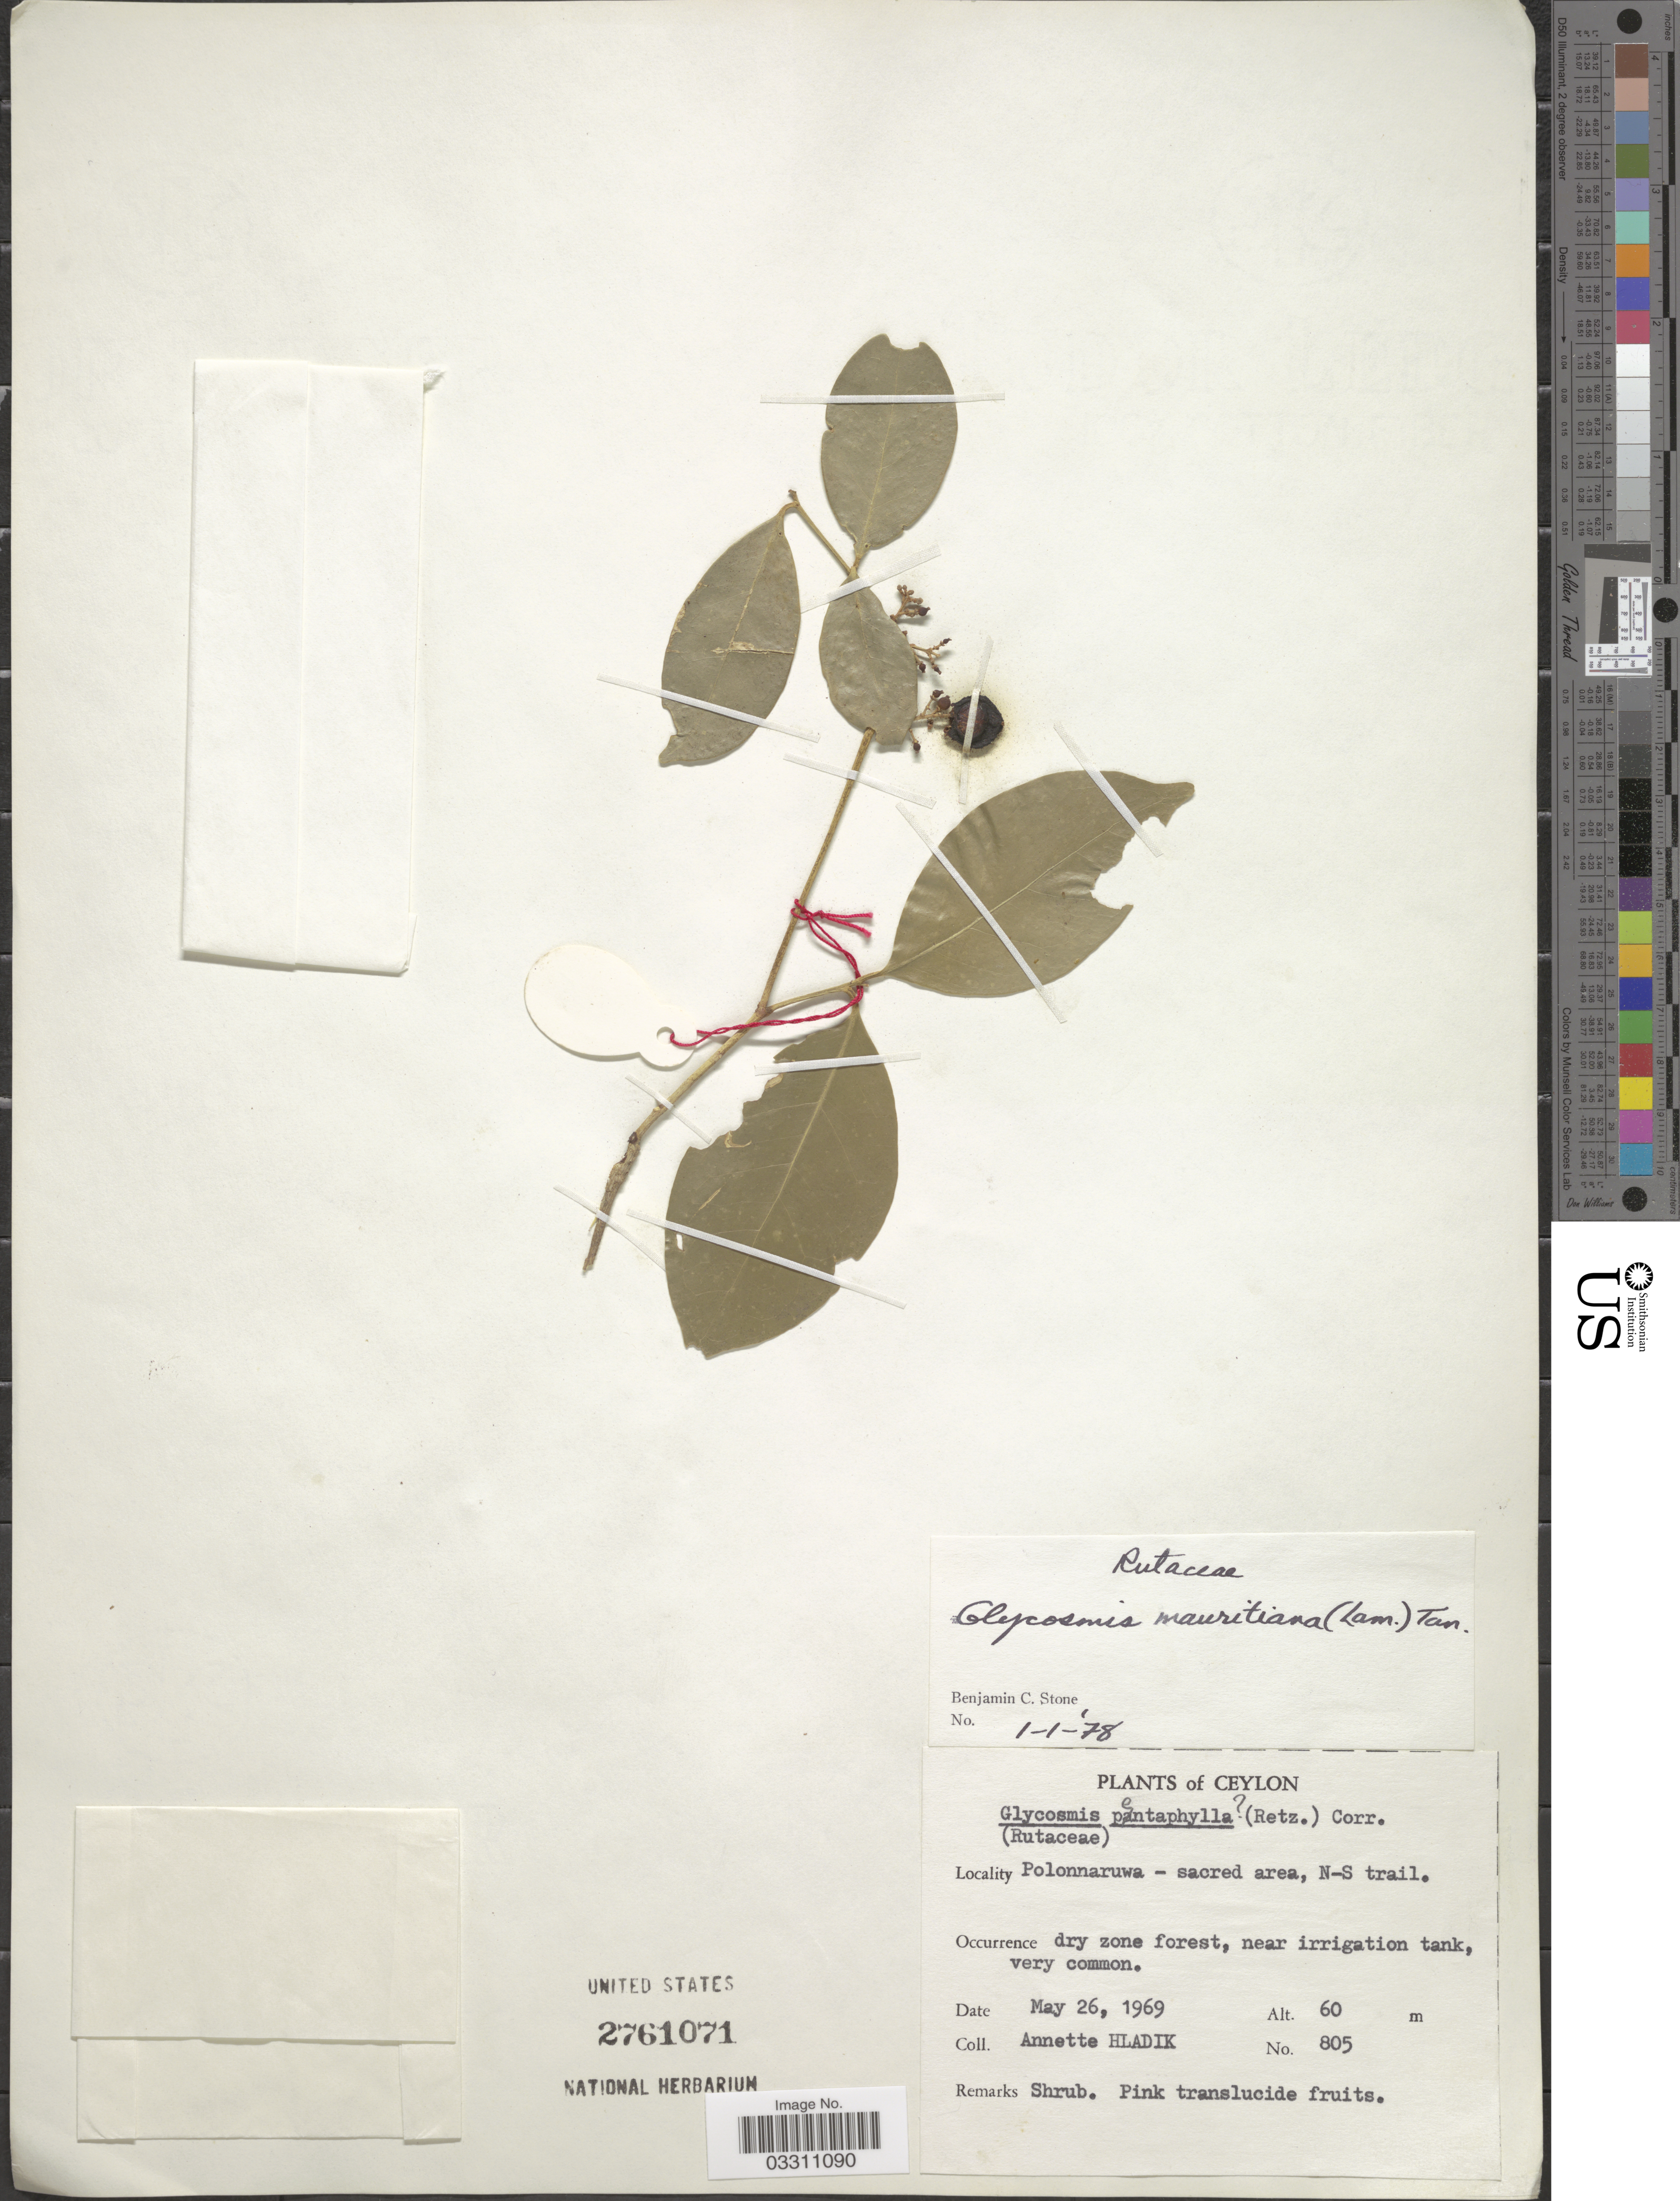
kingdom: Plantae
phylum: Tracheophyta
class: Magnoliopsida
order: Sapindales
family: Rutaceae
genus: Glycosmis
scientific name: Glycosmis mauritiana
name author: (Lamkey) Tanaka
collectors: A. Hladik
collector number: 805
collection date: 1969-05-26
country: Sri Lanka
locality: Ceylon, Polonnaruwa - sacred area, N-S trail.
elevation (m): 60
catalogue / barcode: US 2761071